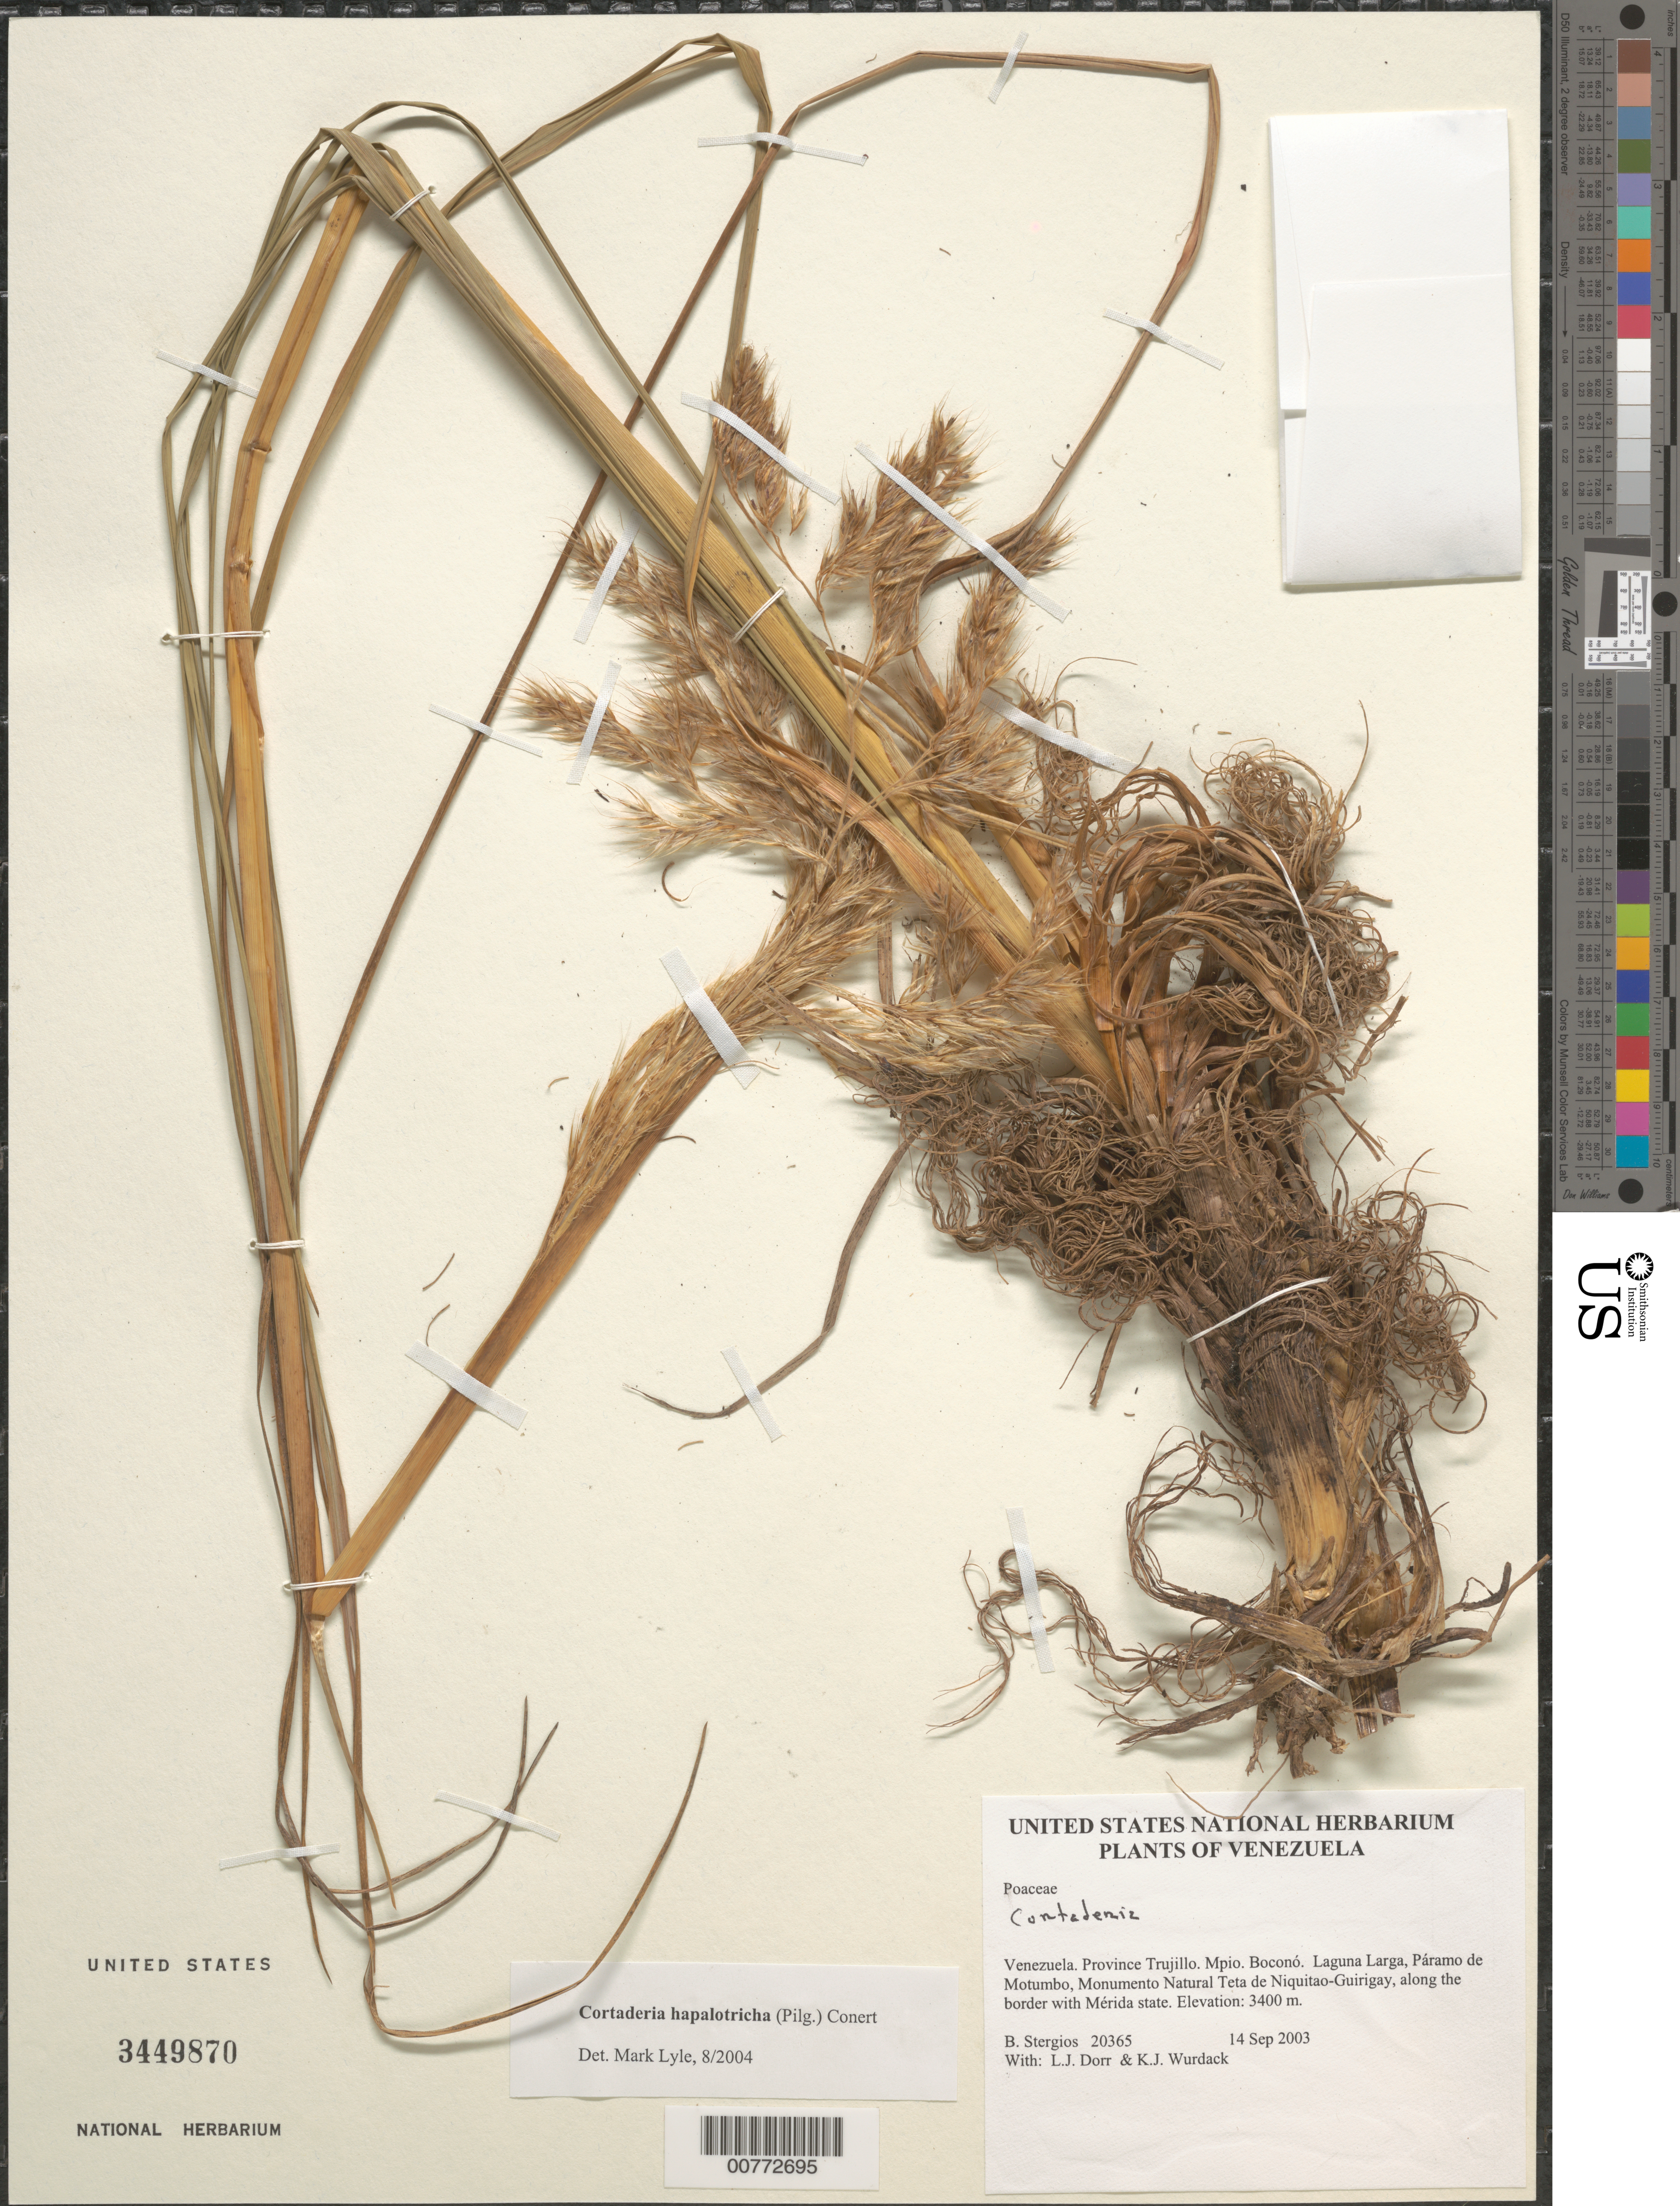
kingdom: Plantae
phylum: Tracheophyta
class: Liliopsida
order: Poales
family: Poaceae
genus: Cortaderia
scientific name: Cortaderia hapalotricha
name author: (Pilg.) Conert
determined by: Lyle, M.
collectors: B. G. Stergios, L. J. Dorr & K. Wurdack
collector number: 20365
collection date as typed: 14 Sep 2003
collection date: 2003-09-14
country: Venezuela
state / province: Trujillo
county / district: Boconó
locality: Laguna Larga, Páramo de Motumbo, Monumento Natural Teta de Niquitao-Guirigay, along the border with Mérida state.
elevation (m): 3400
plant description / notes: K, MO, NY, PORT, US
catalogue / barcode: US 3449870